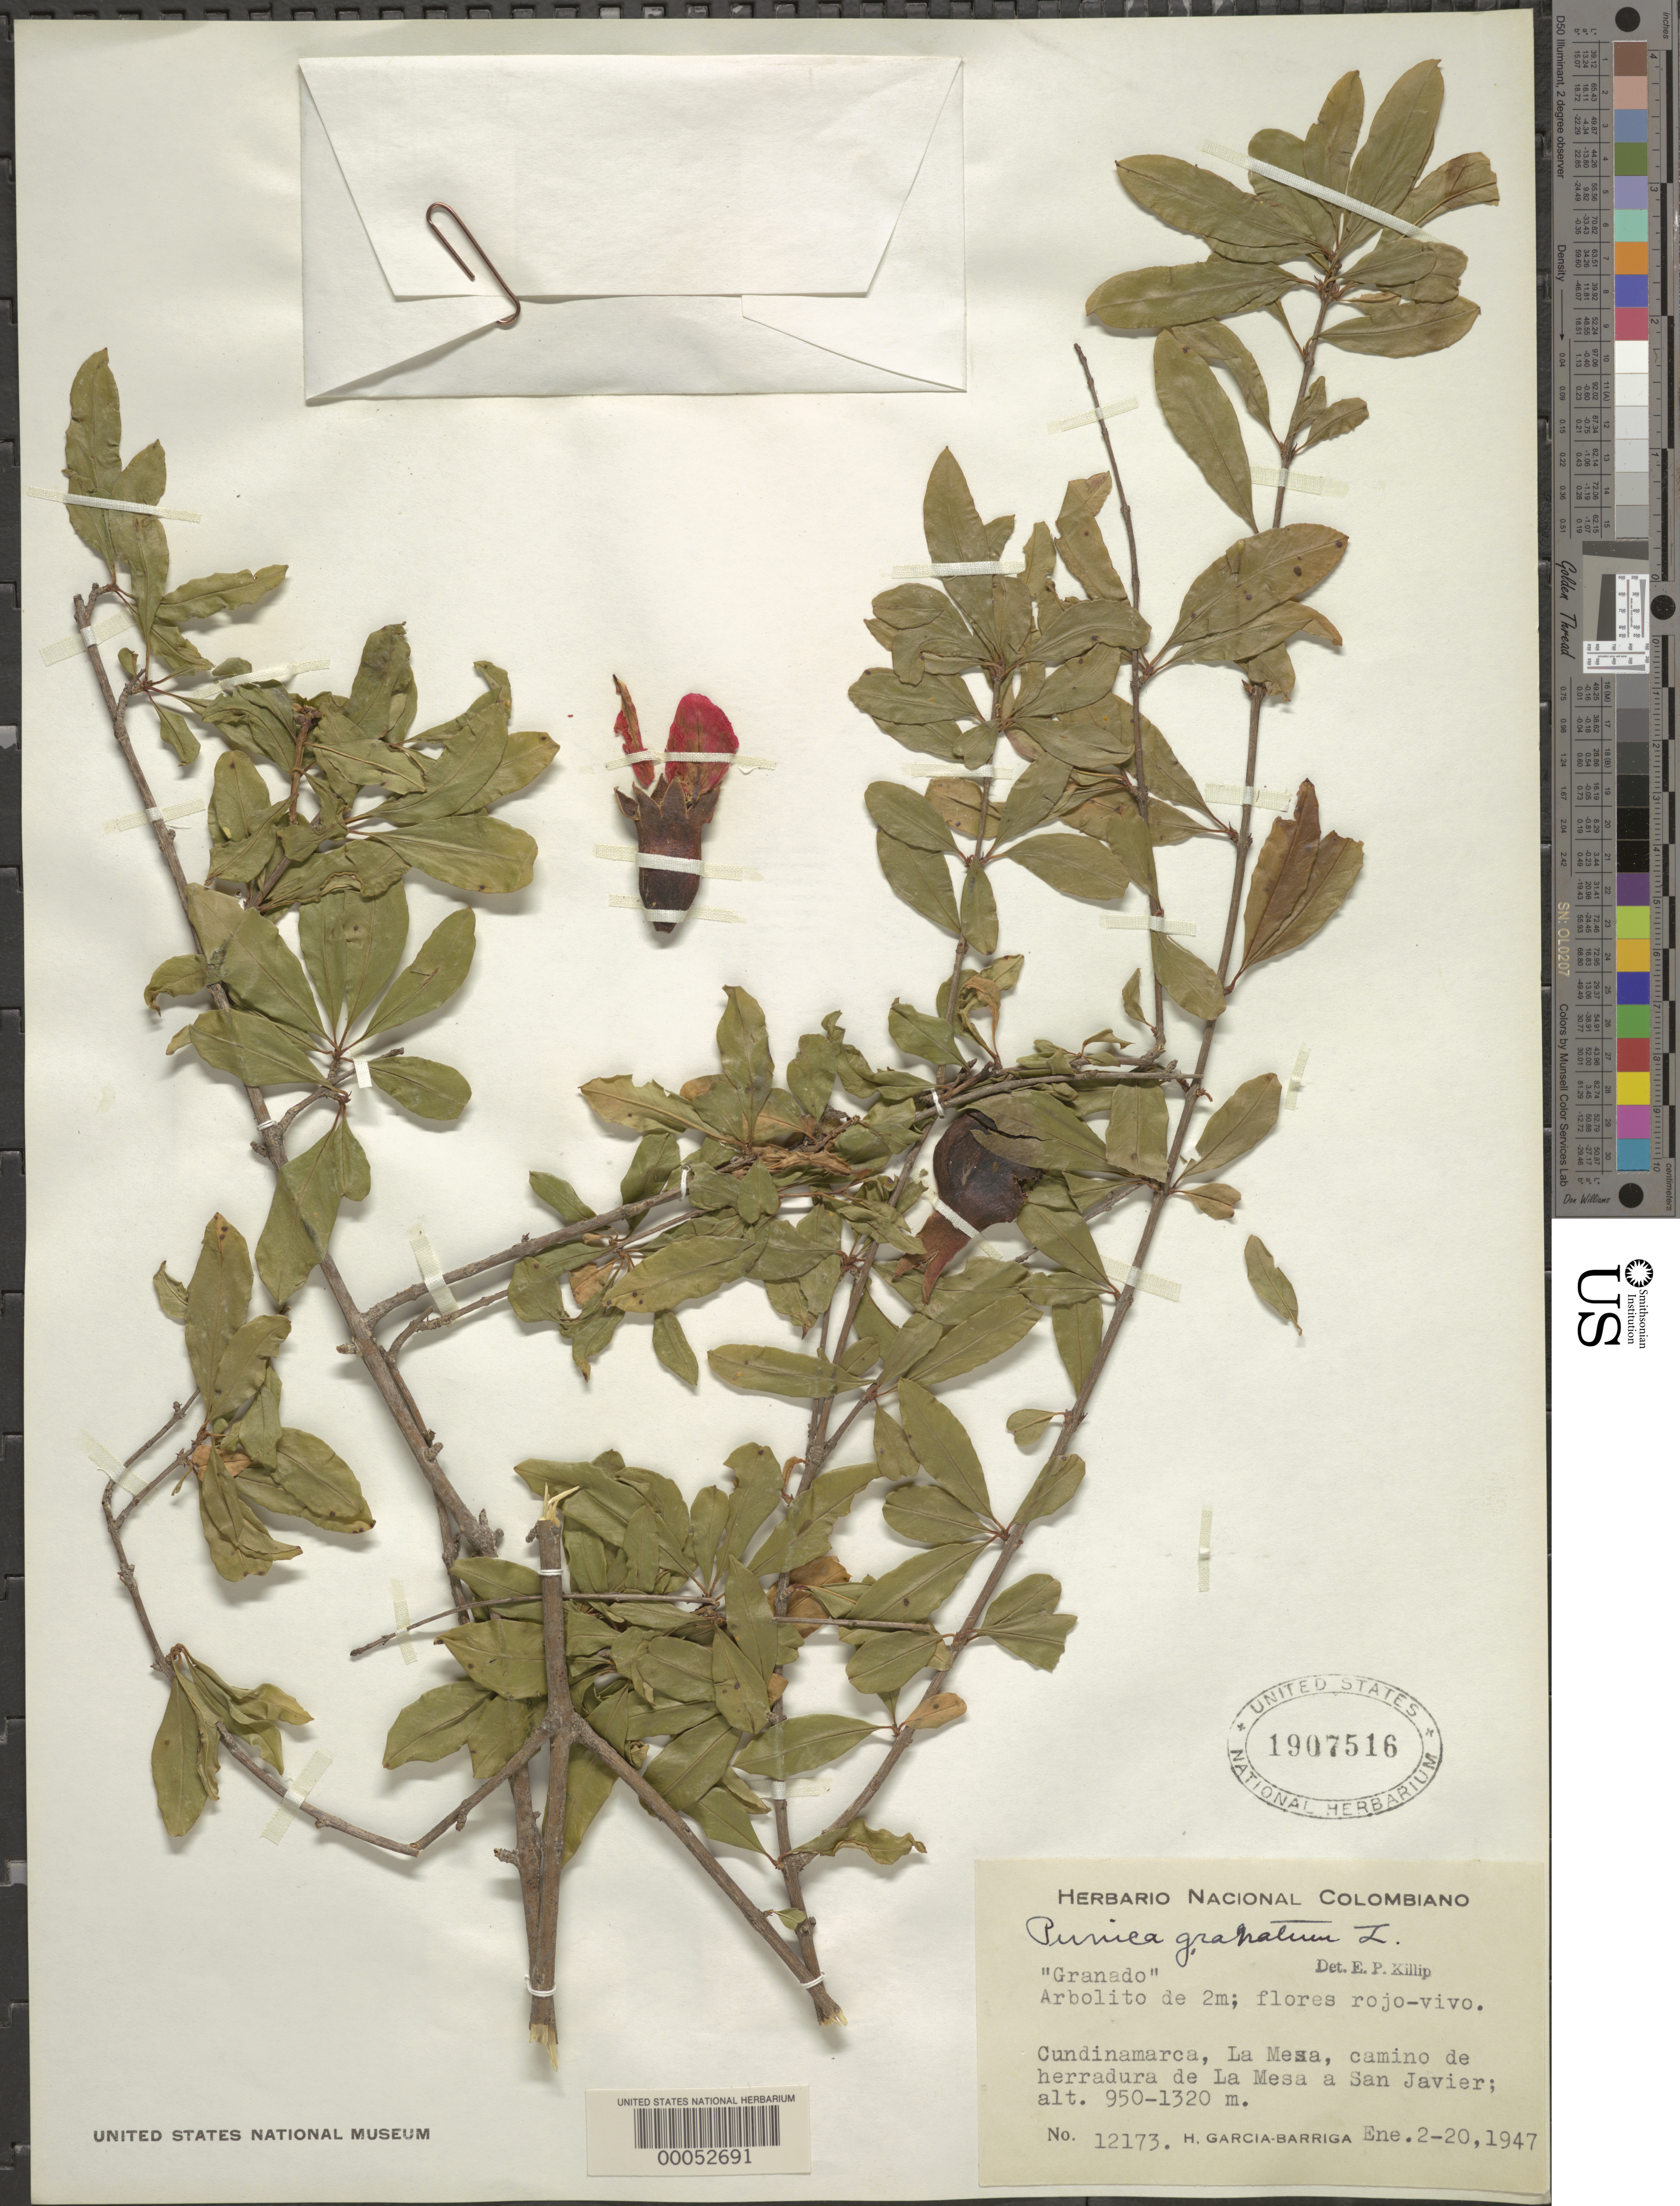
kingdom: Plantae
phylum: Tracheophyta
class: Magnoliopsida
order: Myrtales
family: Lythraceae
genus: Punica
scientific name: Punica granatum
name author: L.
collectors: H. García Barriga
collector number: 12173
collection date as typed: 20 Feb 1947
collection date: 1947-02-20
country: Colombia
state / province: Cundinamarca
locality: La Mesa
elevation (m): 950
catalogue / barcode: US 1907516